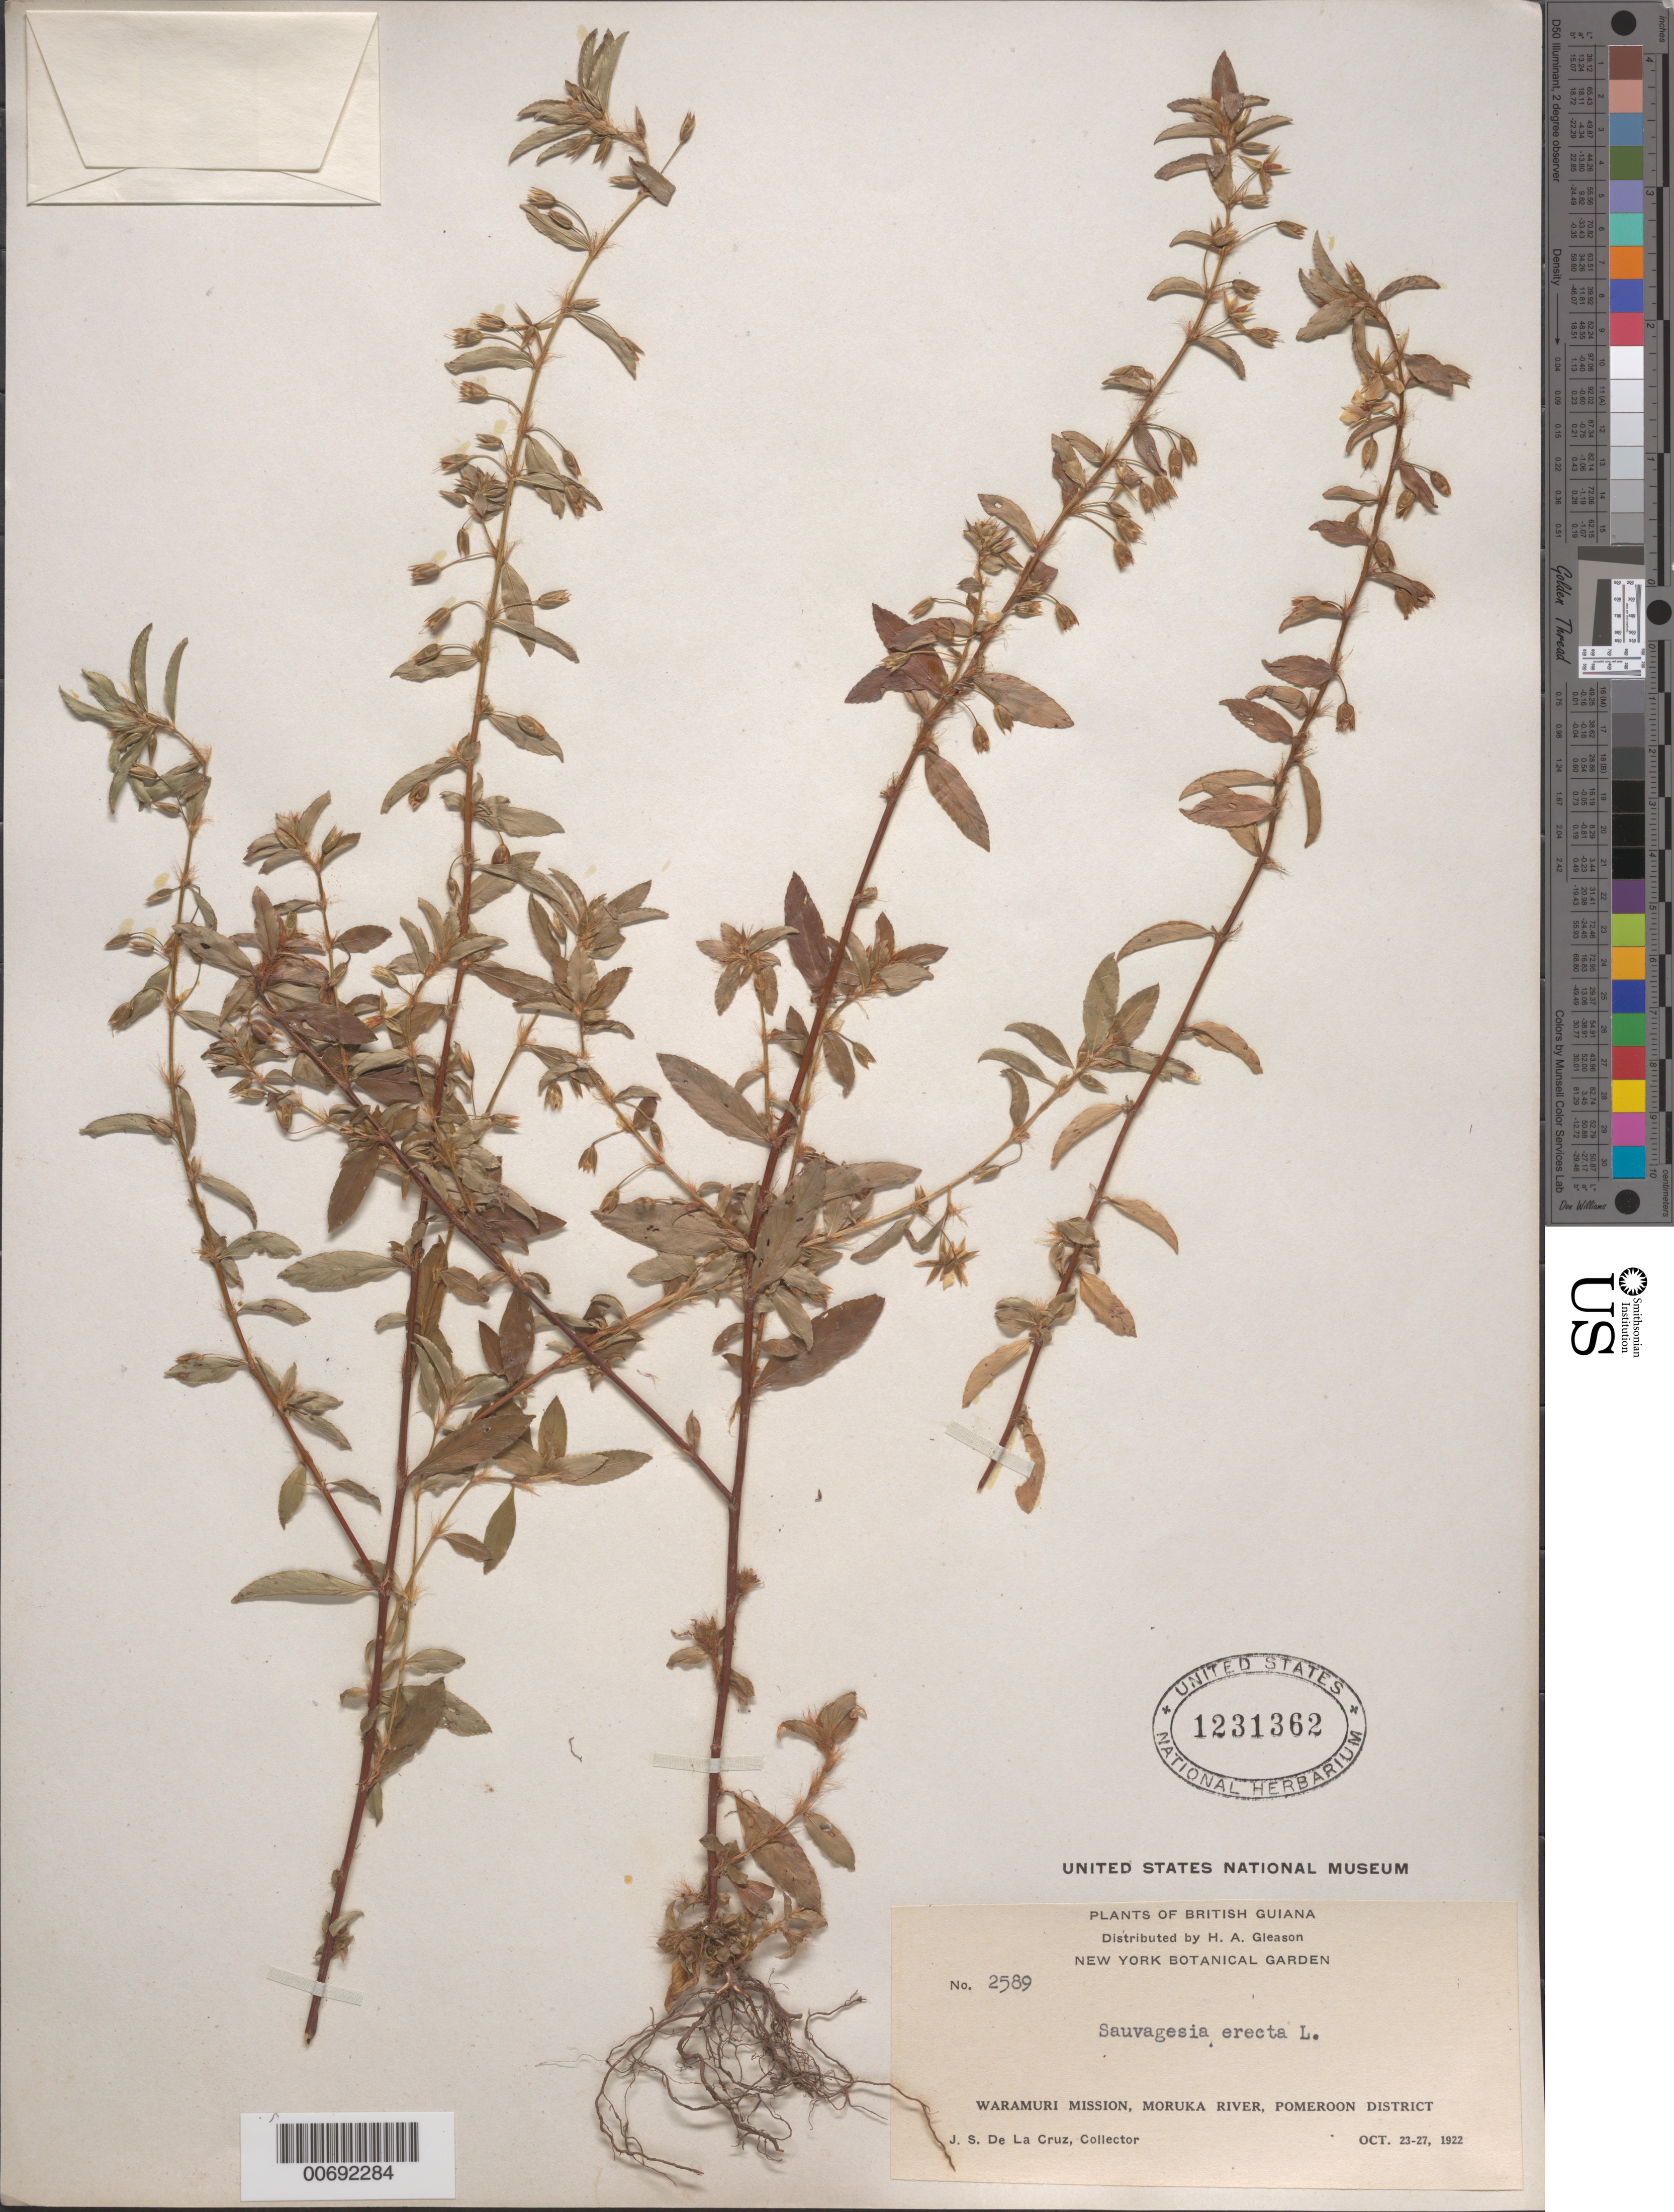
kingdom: Plantae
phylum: Tracheophyta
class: Magnoliopsida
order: Malpighiales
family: Ochnaceae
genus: Sauvagesia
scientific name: Sauvagesia erecta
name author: L.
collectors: J. S. de la Cruz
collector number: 2589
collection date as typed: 23-Oct-22 to 27-Oct-22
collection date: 1922-10-23/1922-10-27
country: Guyana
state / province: Pomeroon-Supenaam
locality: Waramuri Mission, Moruka R., Pomeroon Dist.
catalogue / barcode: US 1231362